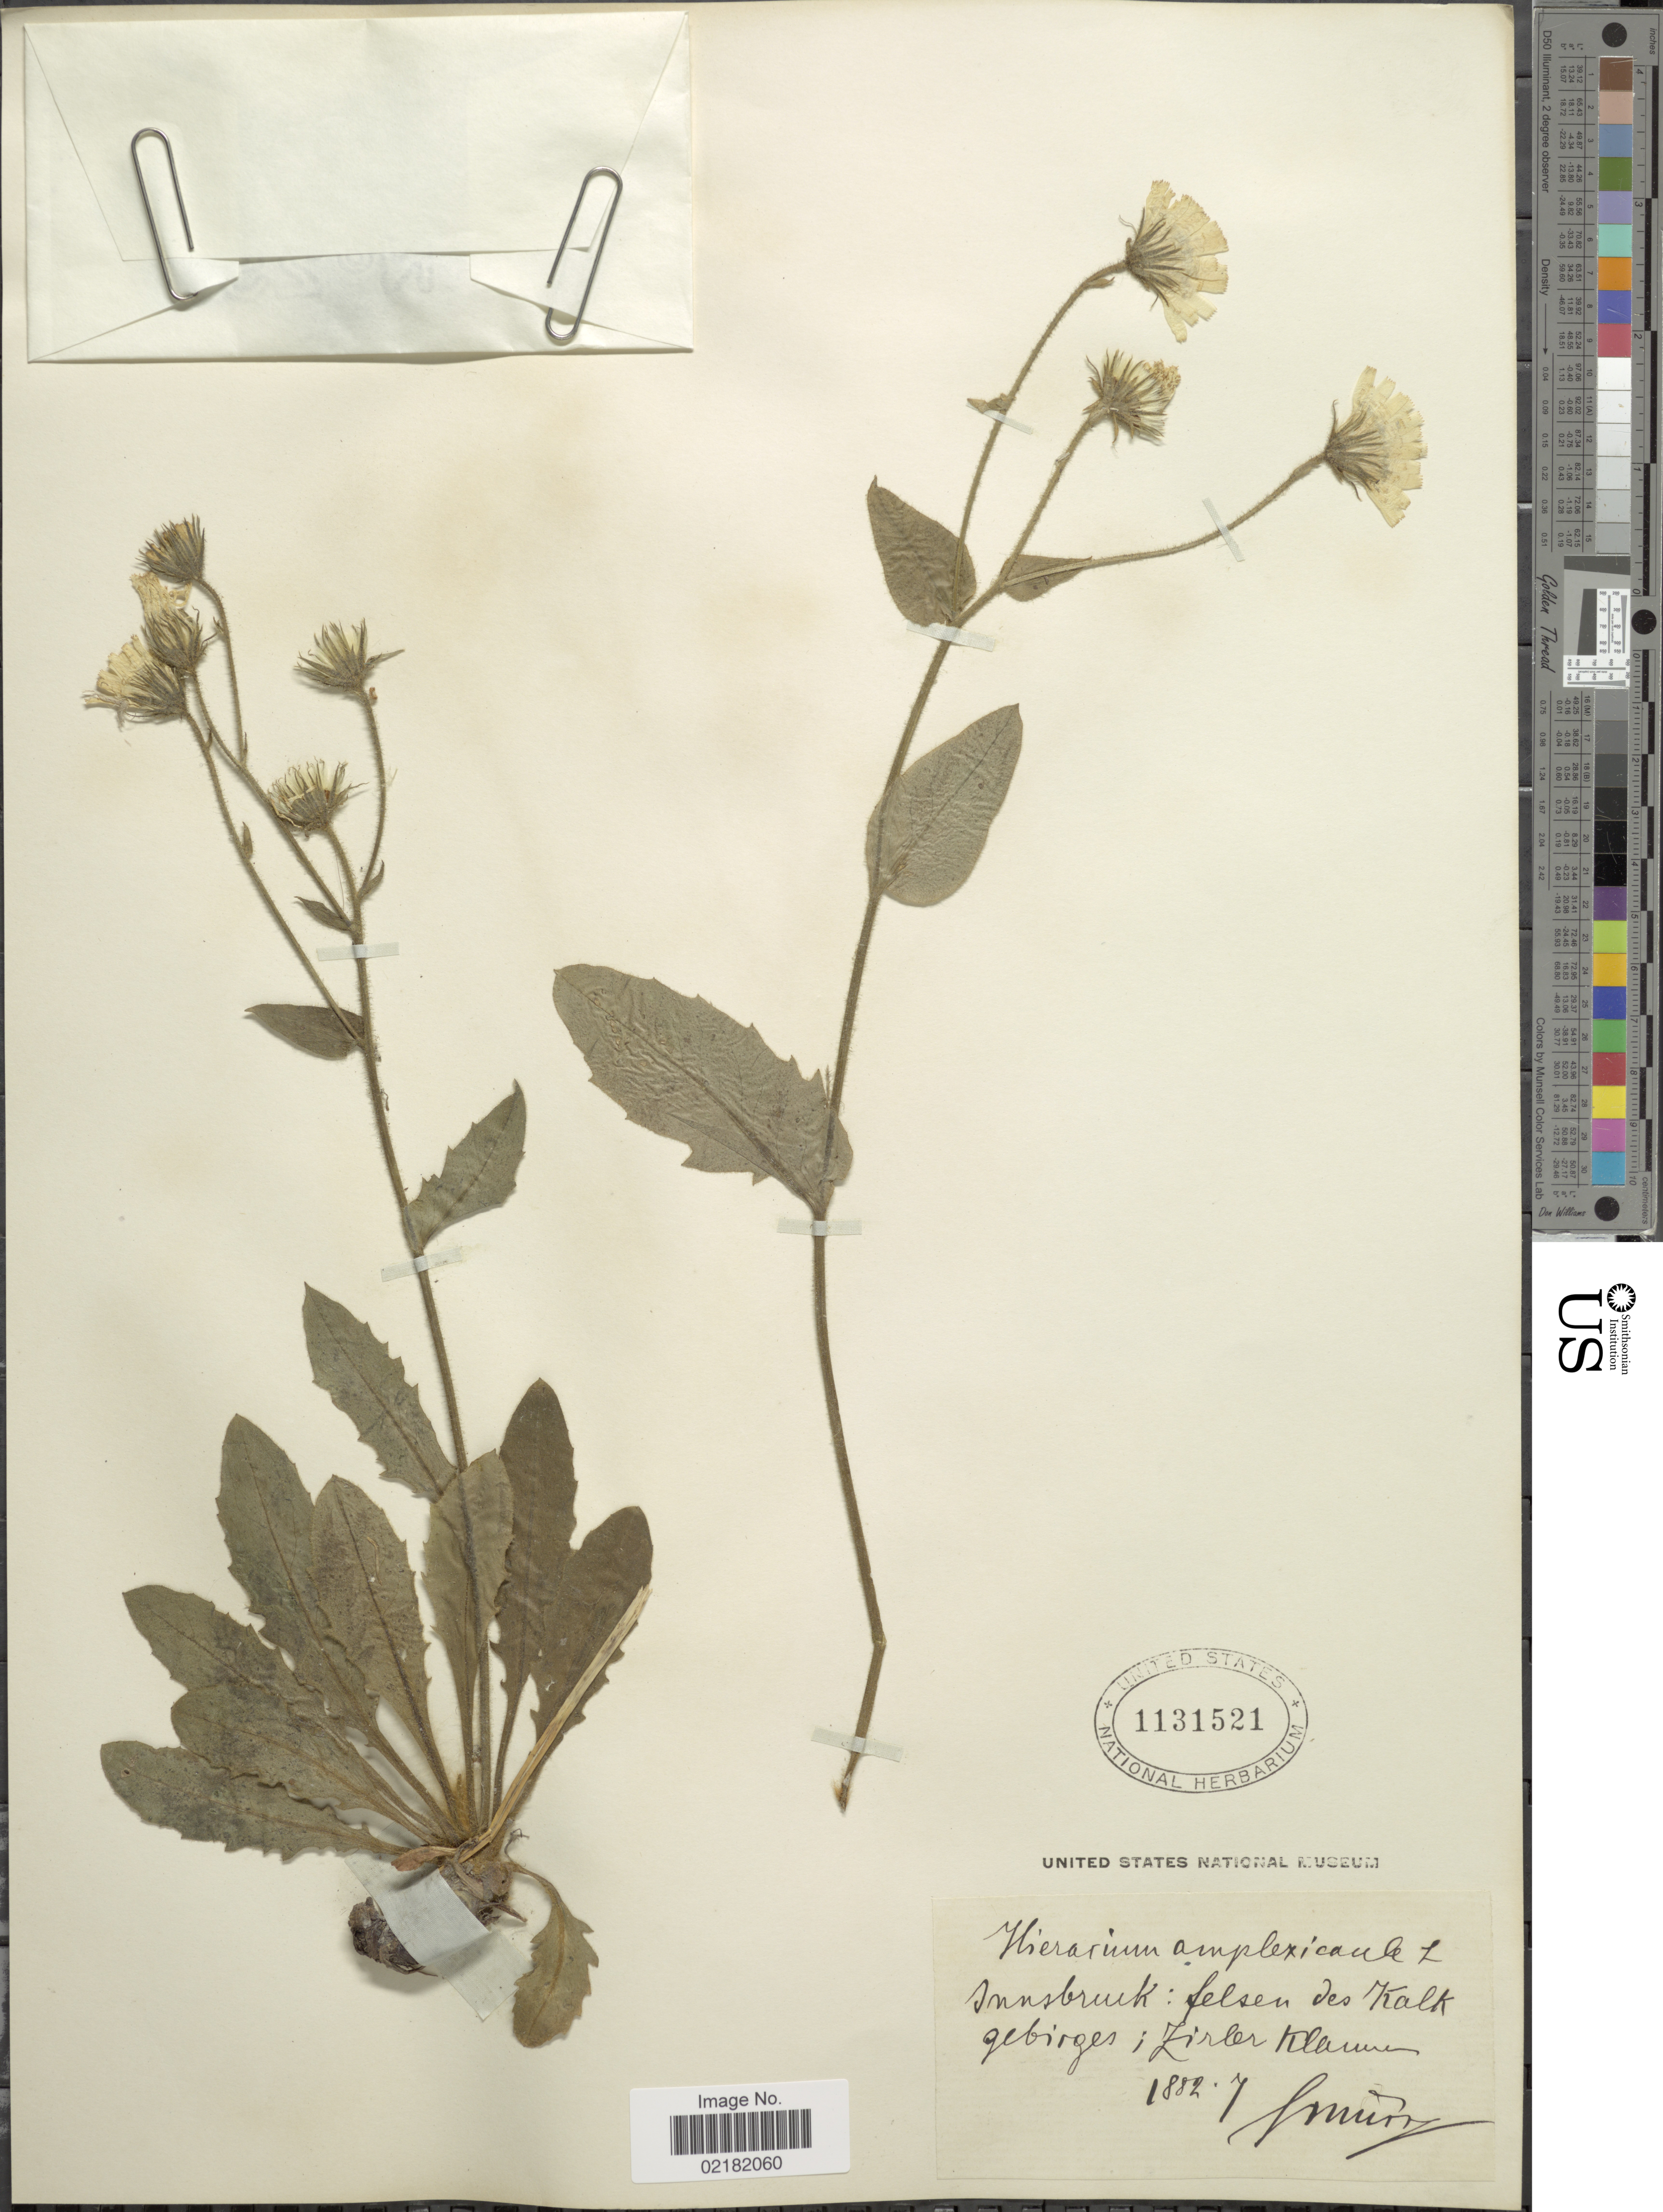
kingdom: Plantae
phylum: Tracheophyta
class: Magnoliopsida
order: Asterales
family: Asteraceae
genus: Hieracium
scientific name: Hieracium amplexicaule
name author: L.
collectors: J. Murr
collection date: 1882-07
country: Austria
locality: Innsbruck: felsen des Kalk gebirges; Kirler Klaumen. [interpreted]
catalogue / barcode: US 1131521